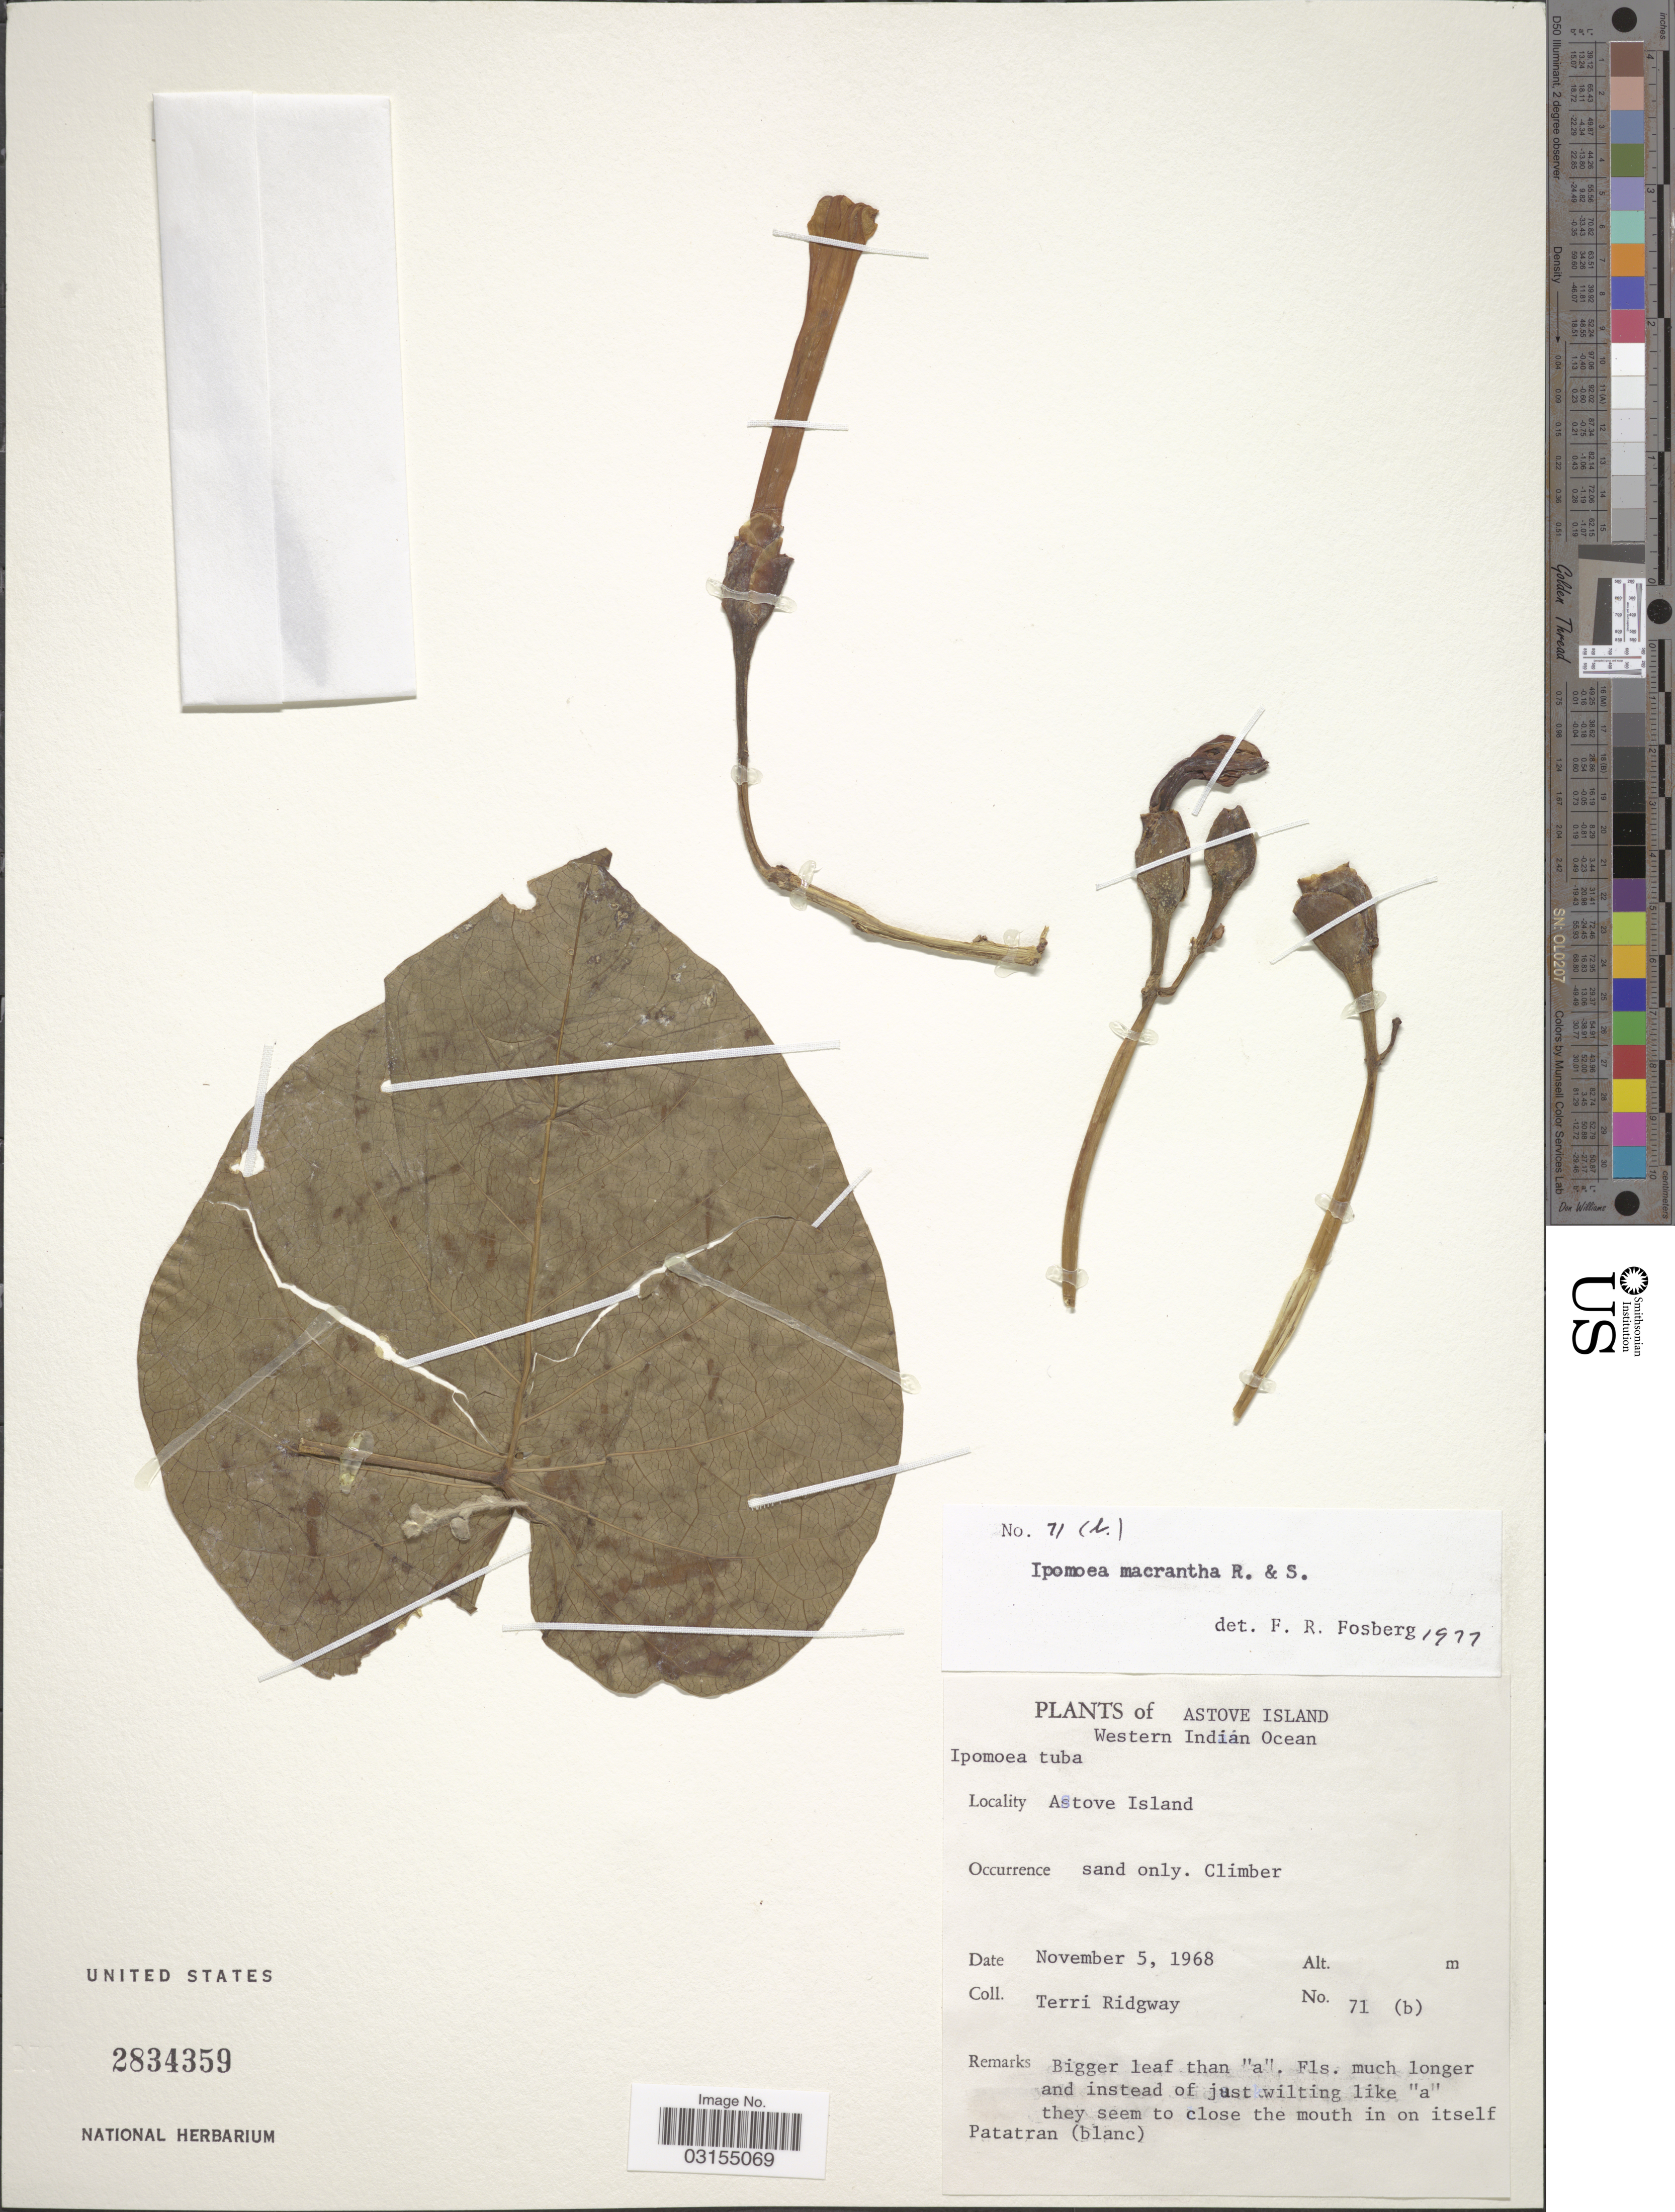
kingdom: Plantae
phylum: Tracheophyta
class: Magnoliopsida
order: Solanales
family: Convolvulaceae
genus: Ipomoea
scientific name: Ipomoea macrantha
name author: Roem. & Schult.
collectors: T. Ridgway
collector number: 71 (b)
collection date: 1968-11-05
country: Seychelles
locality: Astove Island, Western Indian Ocean. Astove Island.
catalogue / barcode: US 2834359